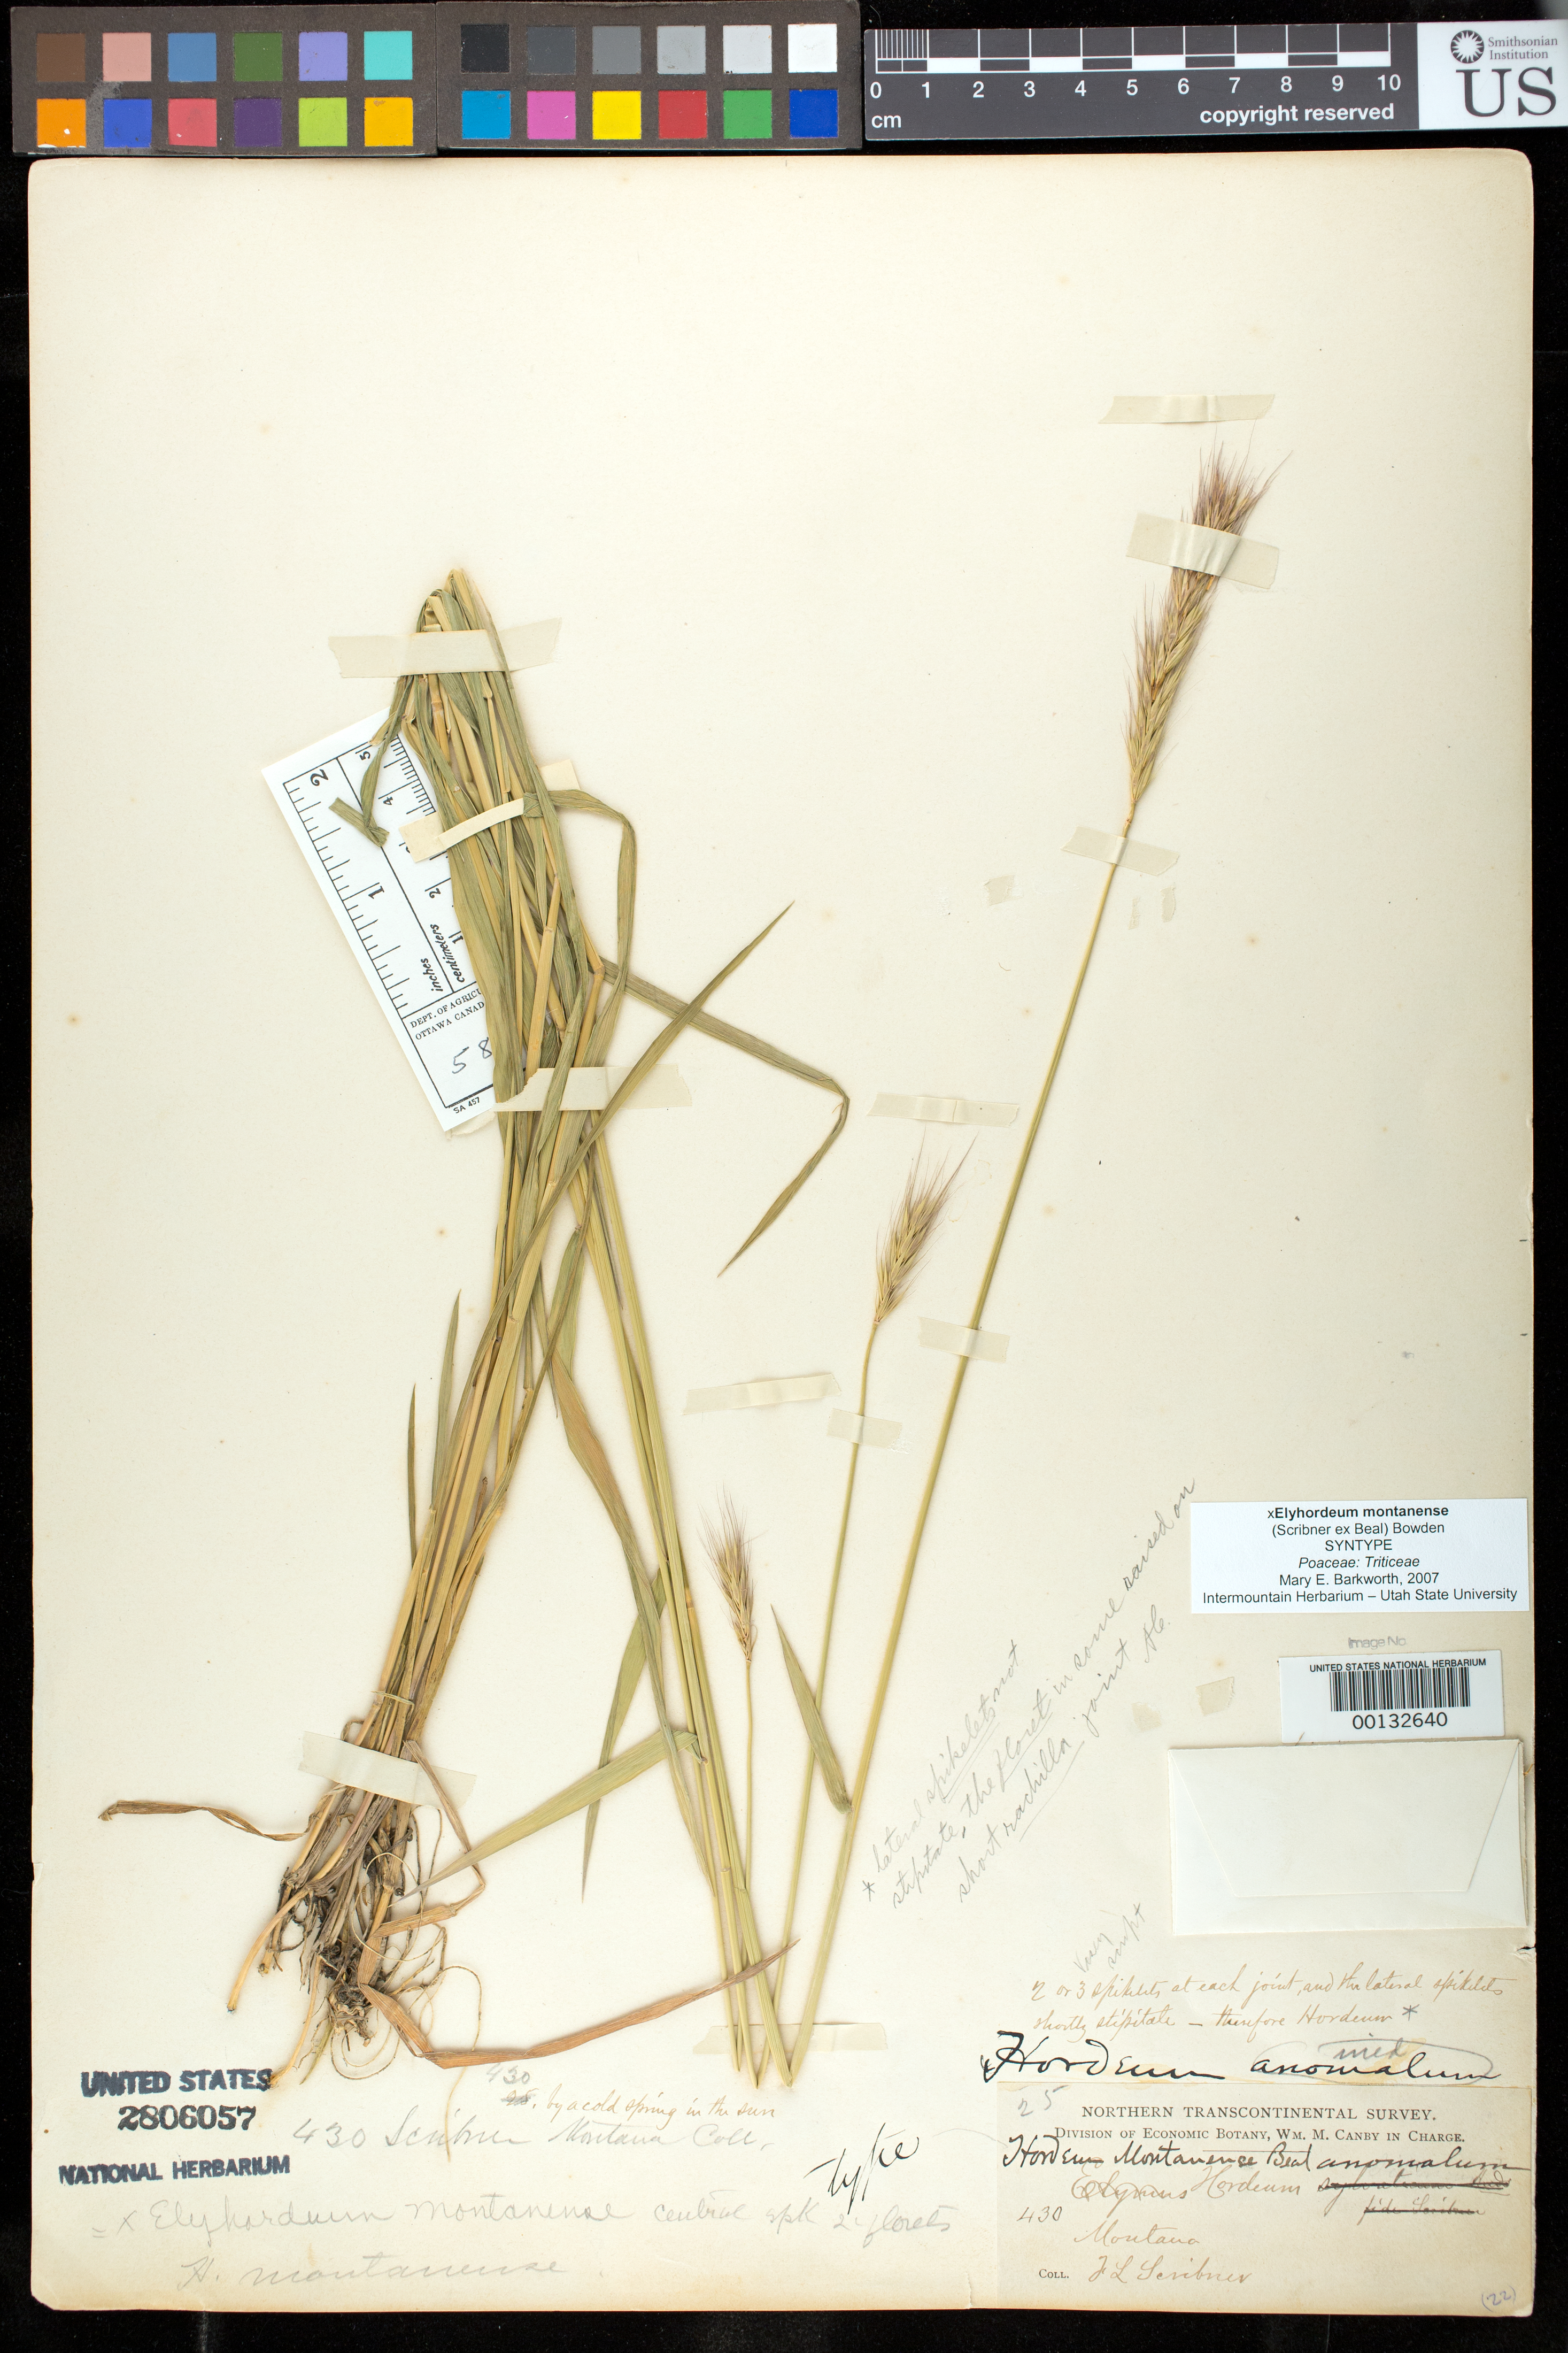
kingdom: Plantae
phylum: Tracheophyta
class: Liliopsida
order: Poales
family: Poaceae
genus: Hordeum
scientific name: Hordeum montanense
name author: Scribn. ex W.J. Beal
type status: Syntype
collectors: F. L. Scribner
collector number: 430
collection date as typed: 03 Aug 1883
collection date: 1883-08-03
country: United States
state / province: Montana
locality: Hound Creek; near head of Jan Coulie or Tiger Battle.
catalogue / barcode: US 2806057